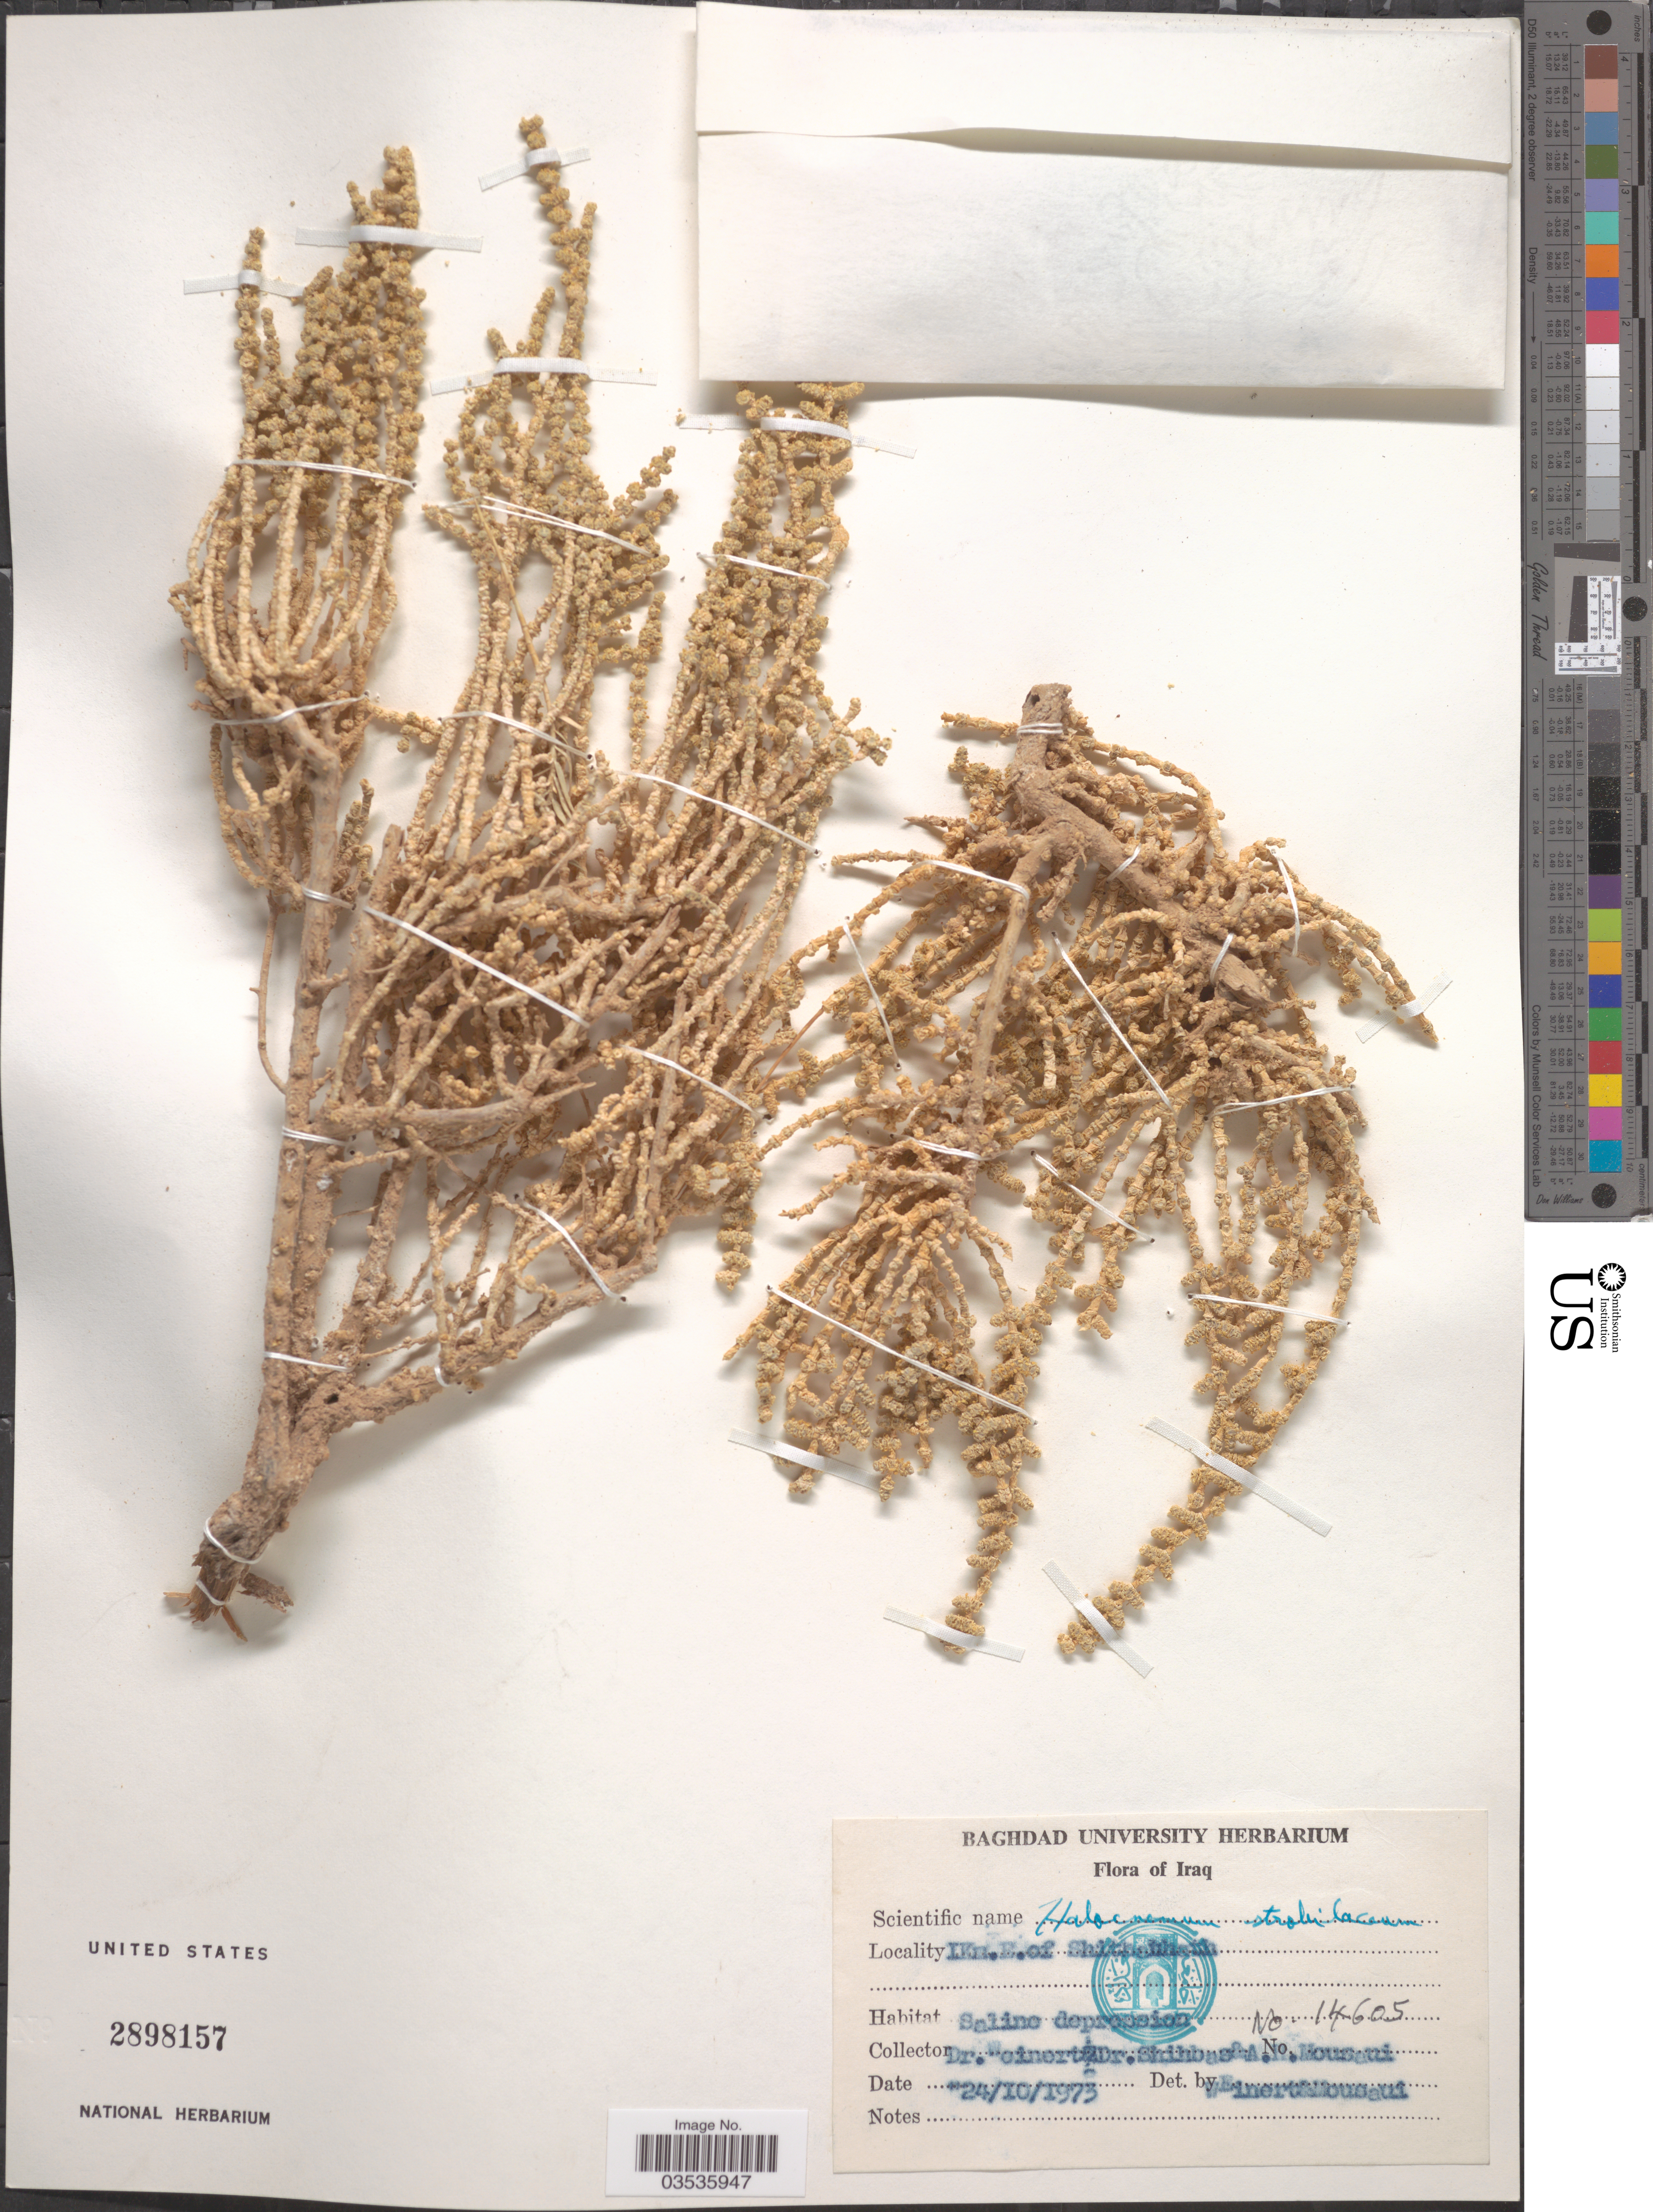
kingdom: Plantae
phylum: Tracheophyta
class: Magnoliopsida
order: Caryophyllales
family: Amaranthaceae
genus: Halocnemum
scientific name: Halocnemum strobilaceum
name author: (Pall.) M. Bieb.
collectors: Weinert, --, Shihbas & A. Mousawi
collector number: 14605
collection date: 1973-10-24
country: Iraq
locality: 1Km. E. of Shithanham [interpreted].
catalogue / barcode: US 2898157